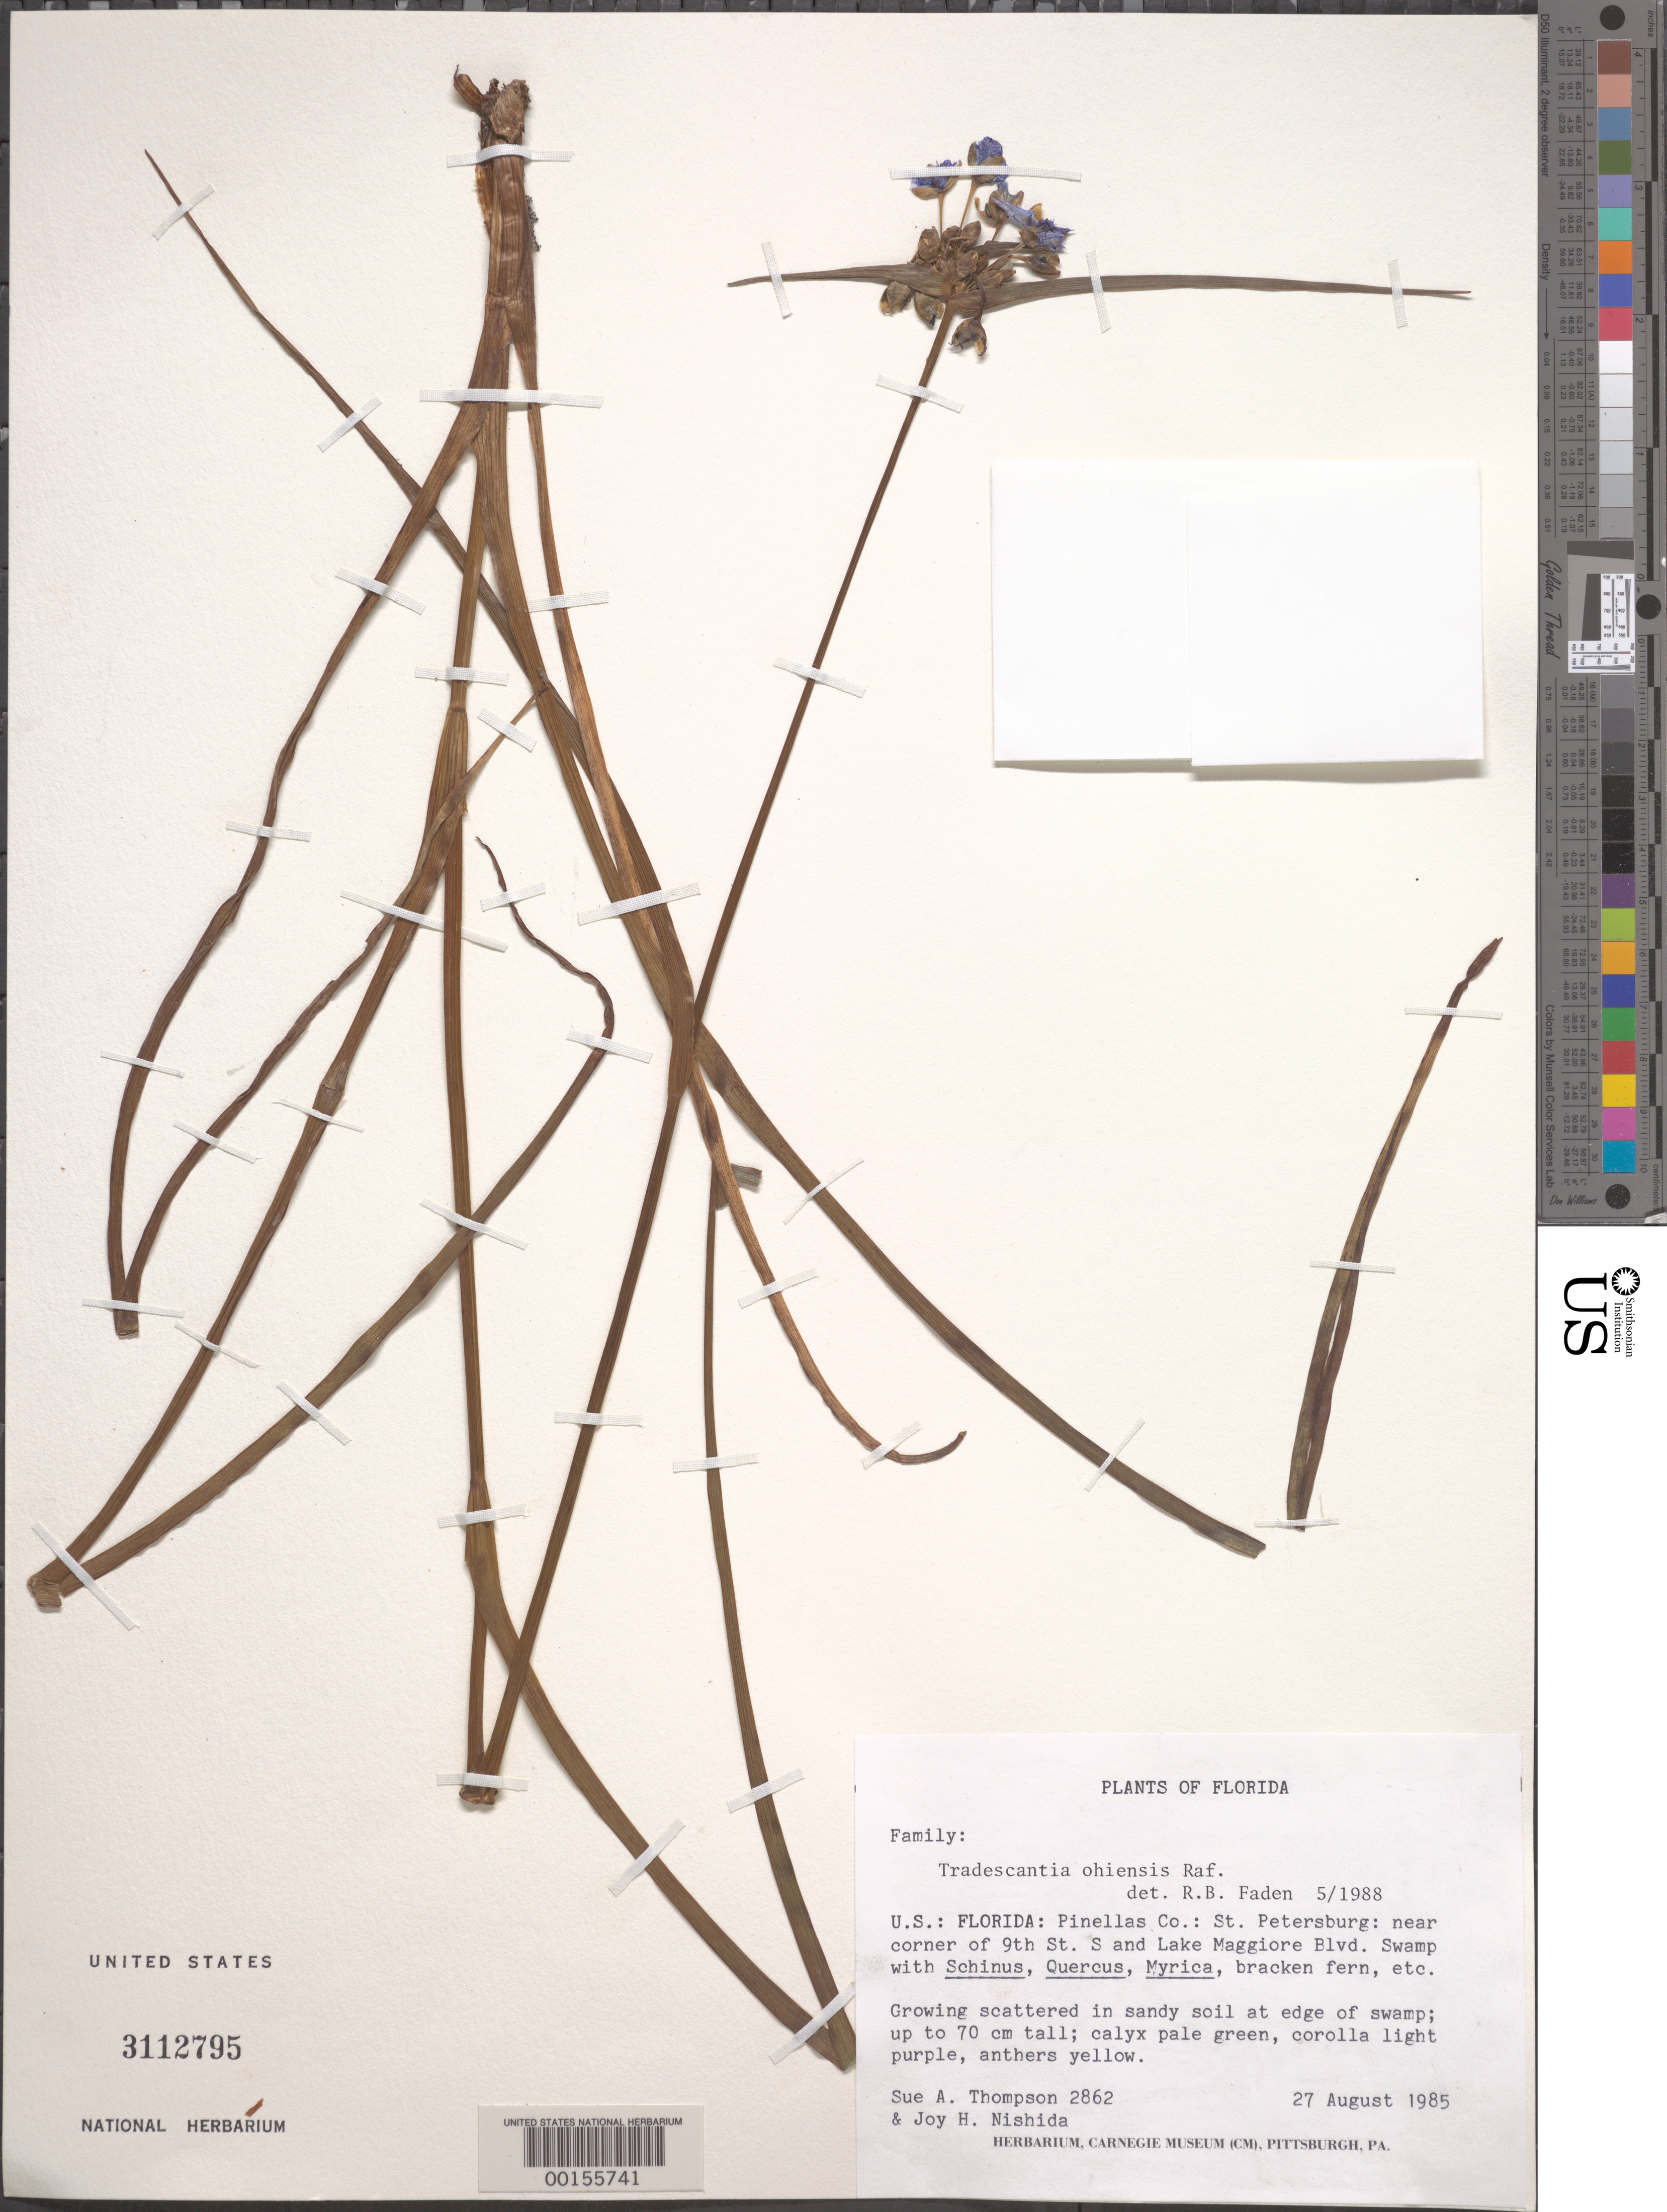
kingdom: Plantae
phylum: Tracheophyta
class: Liliopsida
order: Commelinales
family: Commelinaceae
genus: Tradescantia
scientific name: Tradescantia ohiensis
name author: Raf.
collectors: S. A. Thompson & J. Nishida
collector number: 2862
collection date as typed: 27 Aug 1985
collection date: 1985-08-27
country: United States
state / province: Florida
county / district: Pinellas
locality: St. petersburg: near corner of 9th st s and lake maggiore blvd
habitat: In sandy soil at edge of swamp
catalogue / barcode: US 3112795